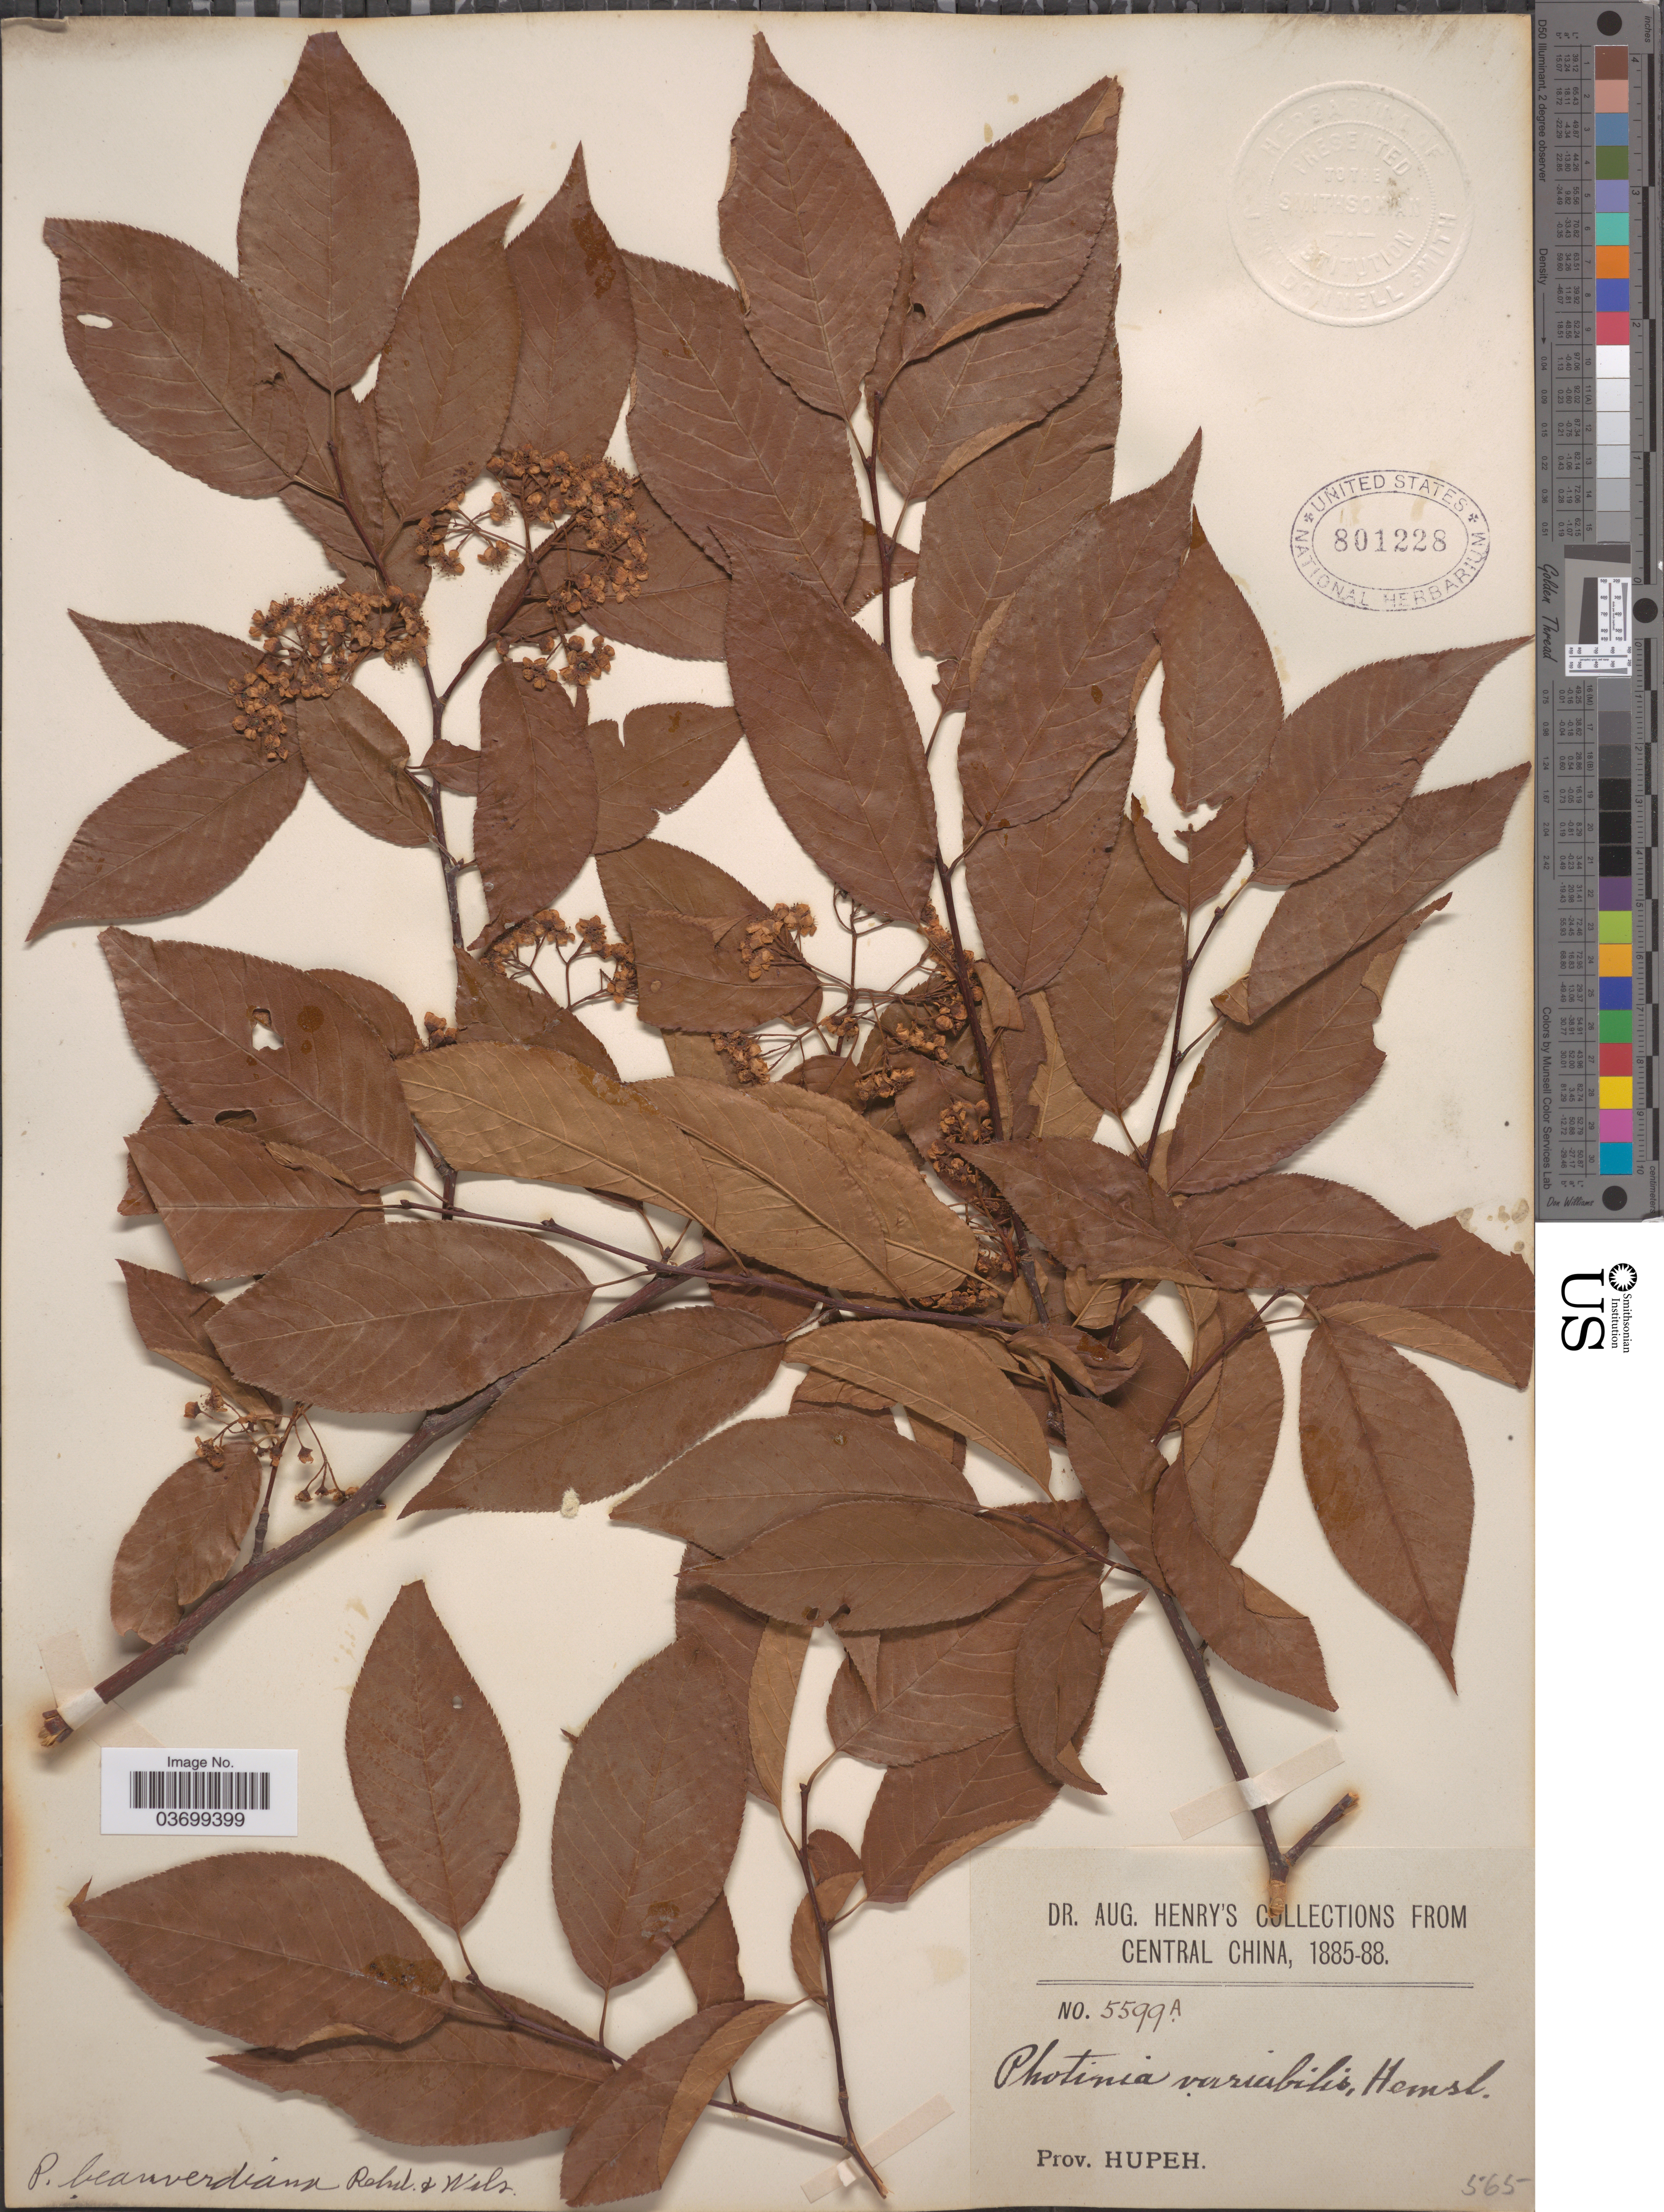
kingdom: Plantae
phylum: Tracheophyta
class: Magnoliopsida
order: Rosales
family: Rosaceae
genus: Photinia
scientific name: Photinia beauverdiana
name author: C.K. Schneid.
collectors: A. Henry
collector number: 5599 A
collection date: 1885/1888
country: China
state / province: Hubei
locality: Central China. Prov. Hupeh.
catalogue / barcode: US 801228